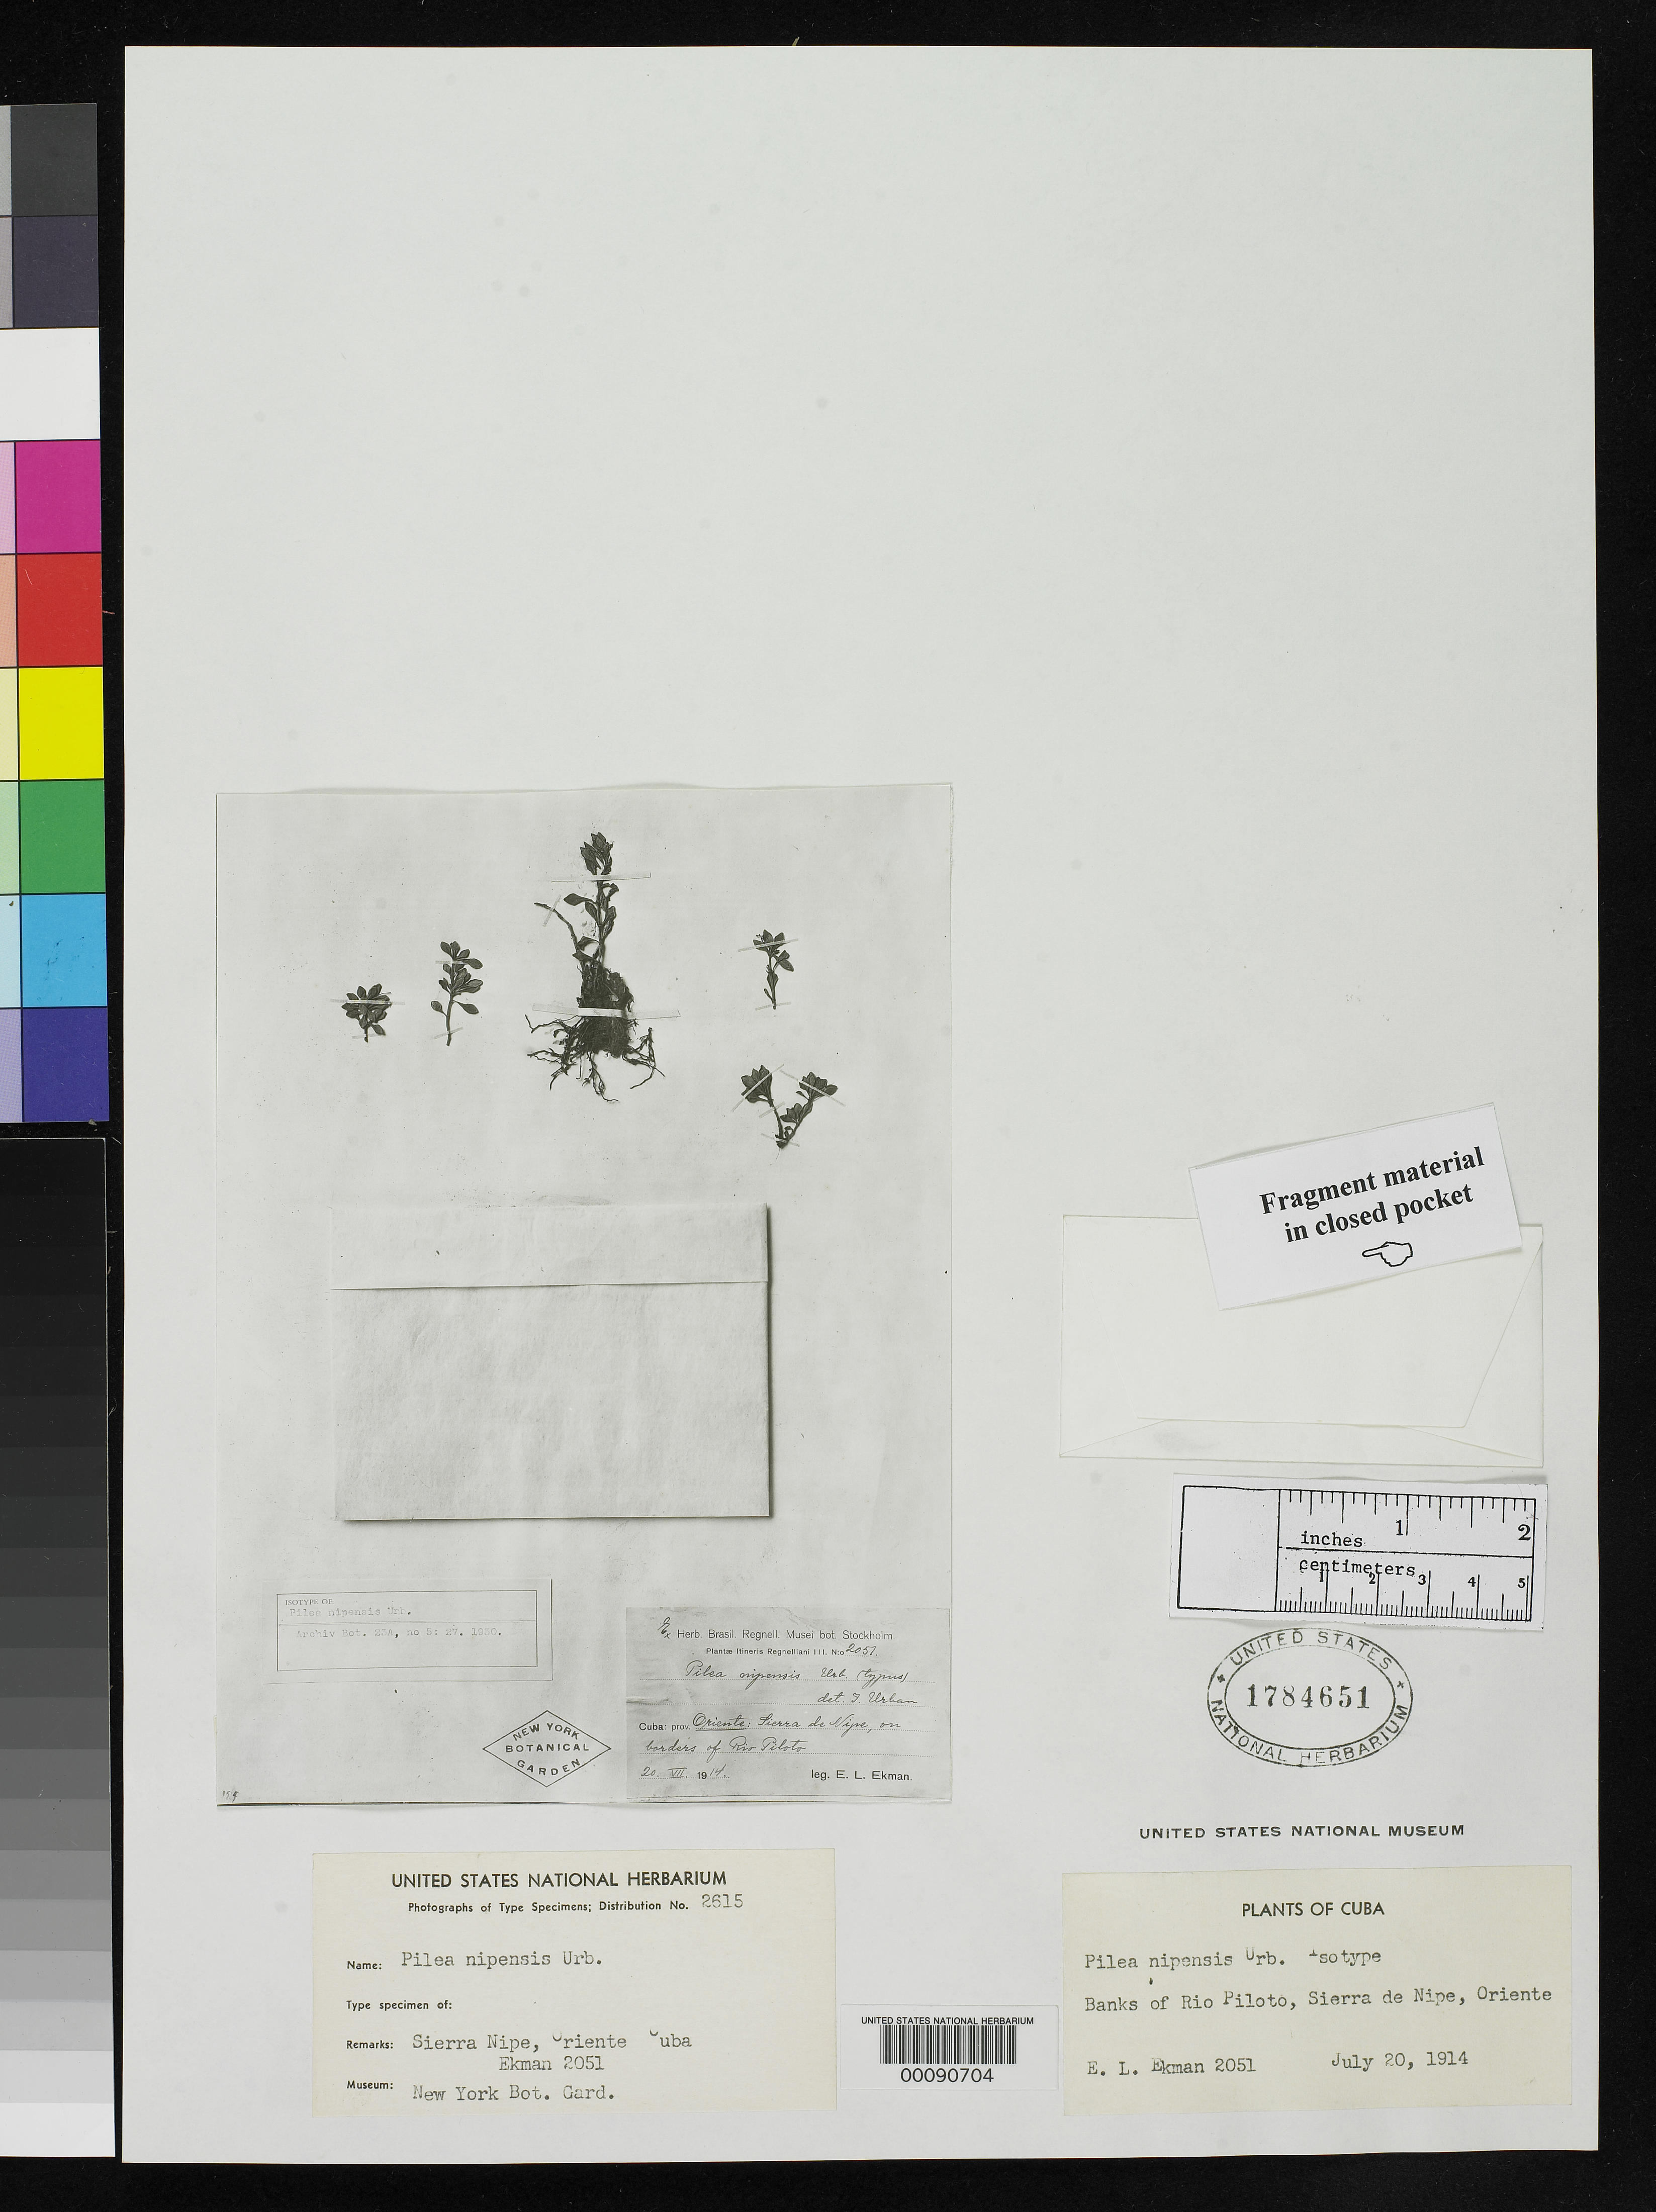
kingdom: Plantae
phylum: Tracheophyta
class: Magnoliopsida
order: Rosales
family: Urticaceae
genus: Pilea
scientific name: Pilea nipensis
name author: Urb.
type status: Isotype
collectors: E. L. Ekman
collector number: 2051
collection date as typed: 20 Jul 1914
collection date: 1914-07-20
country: Cuba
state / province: Oriente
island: Greater Antilles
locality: Rio Piloto, Sierra de Nipe.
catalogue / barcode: US 1784651